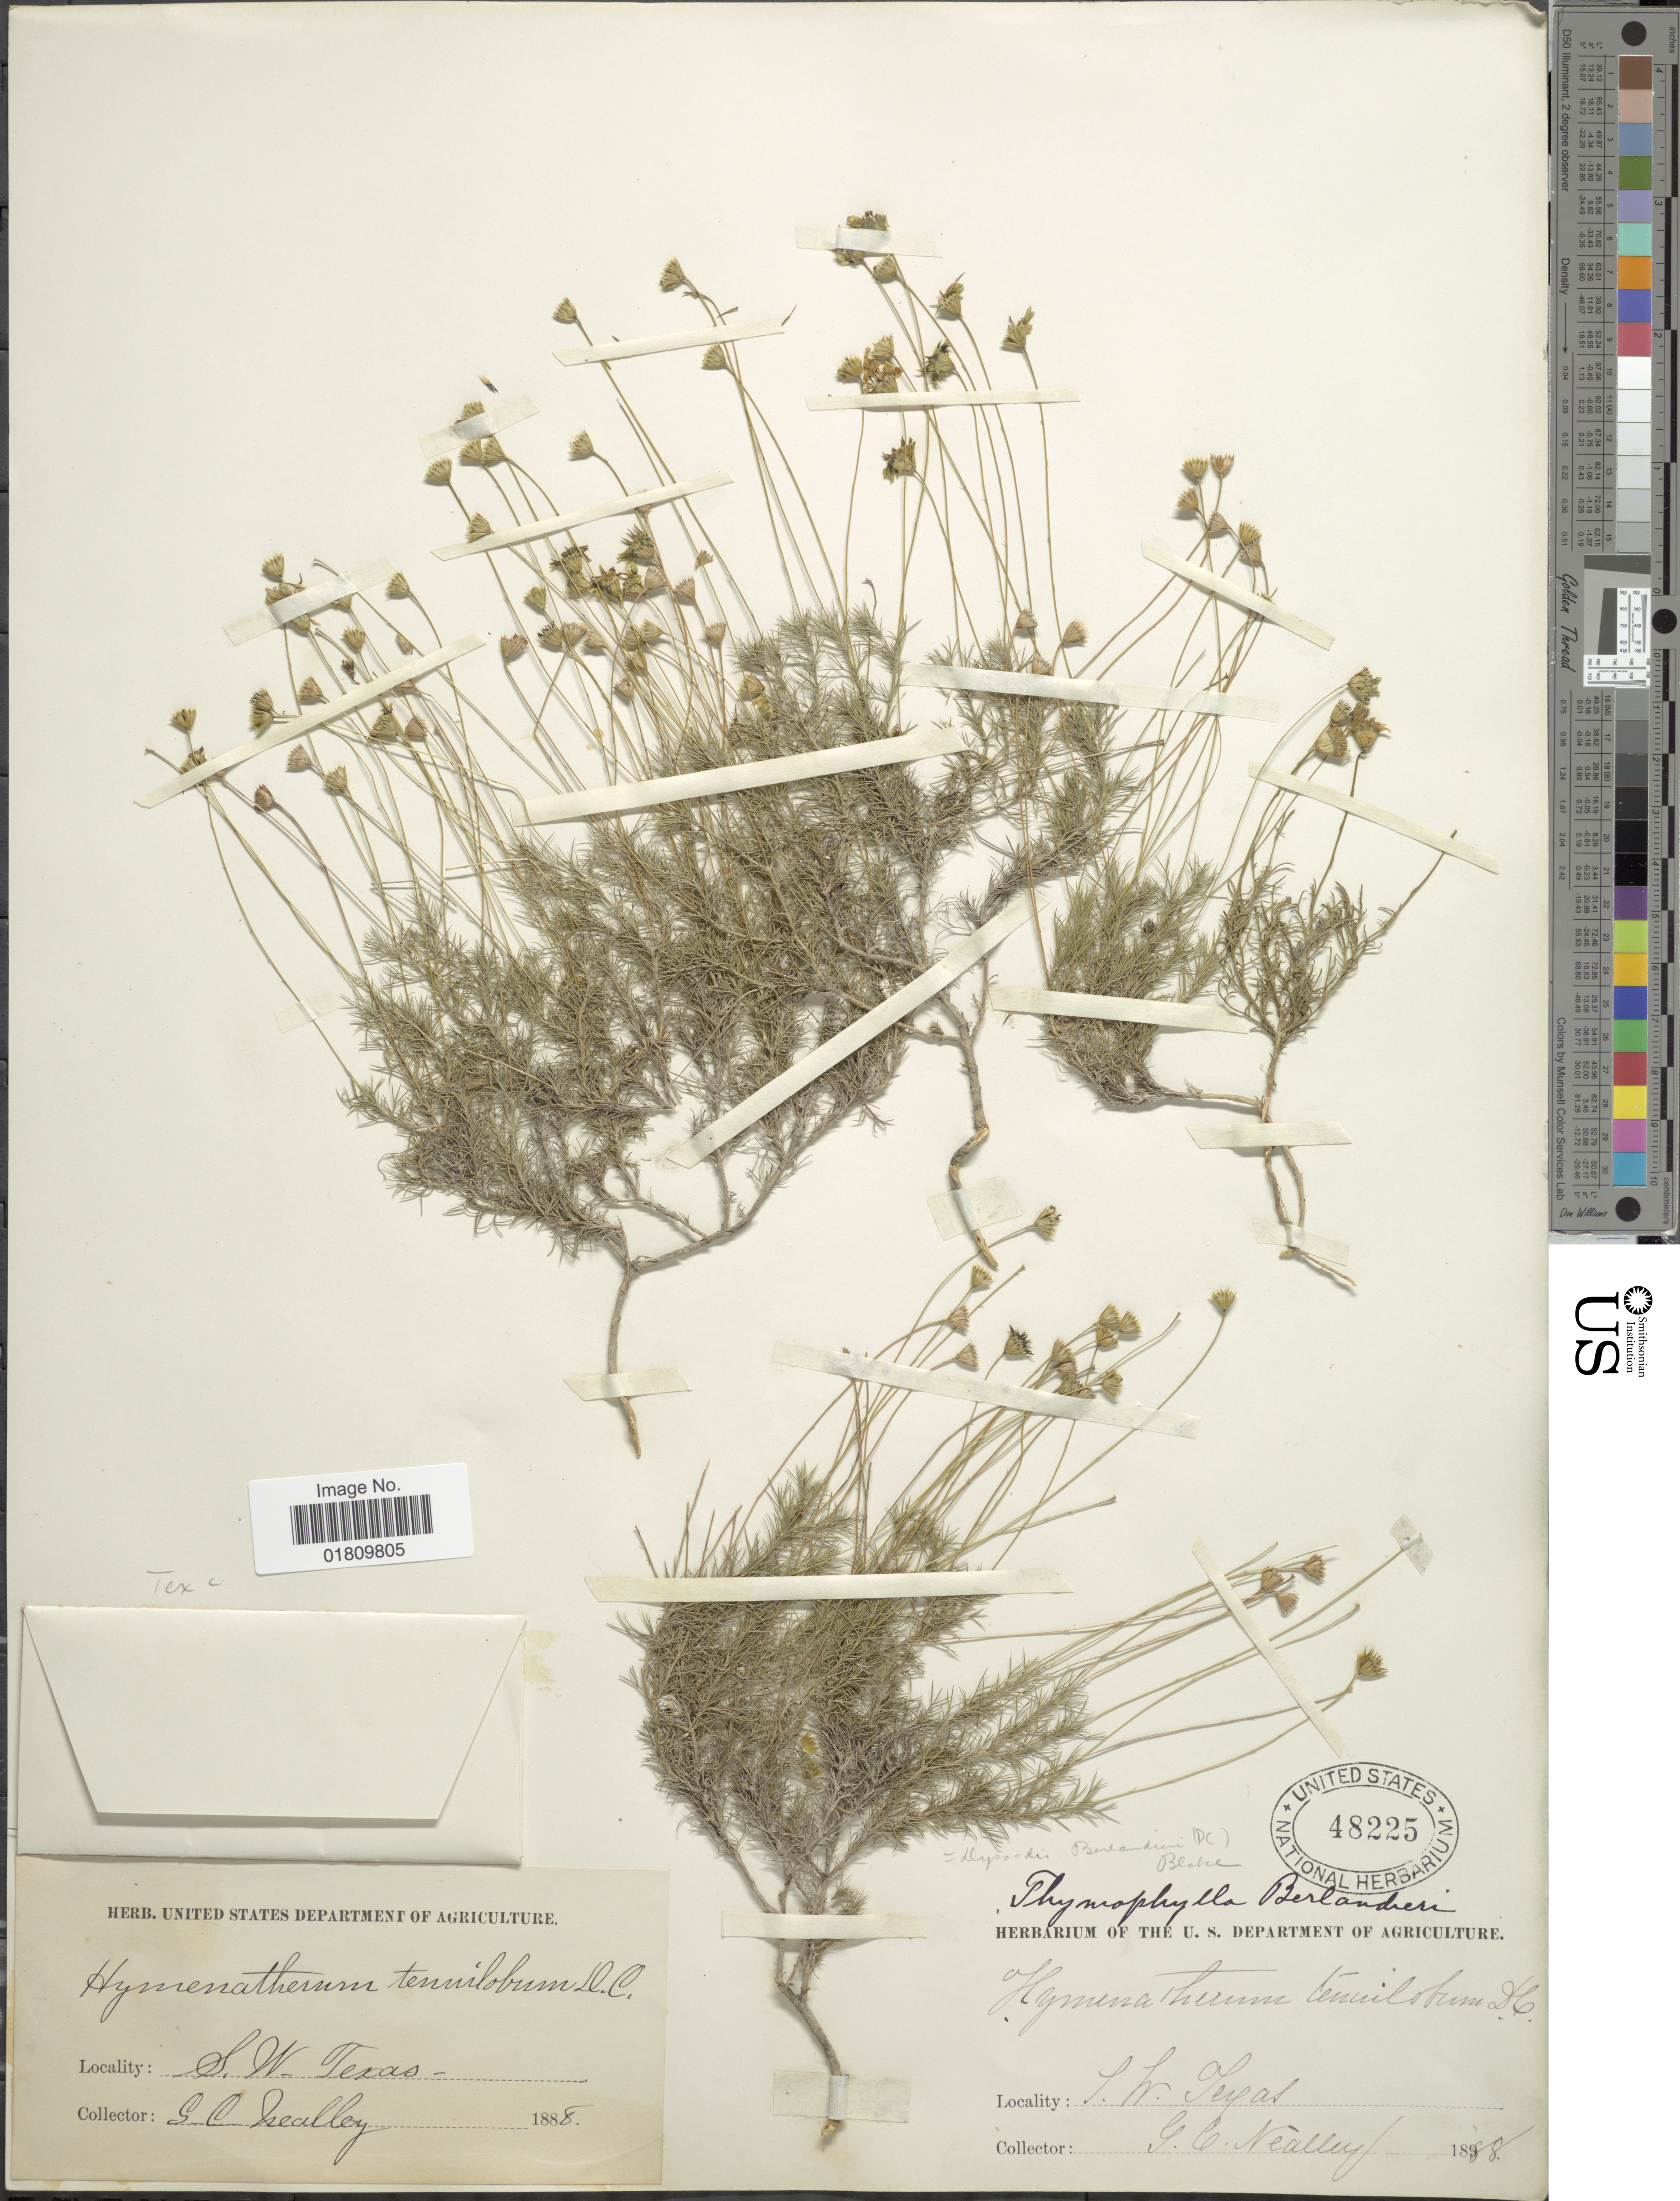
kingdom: Plantae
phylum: Tracheophyta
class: Magnoliopsida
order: Asterales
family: Asteraceae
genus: Thymophylla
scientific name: Thymophylla pentachaeta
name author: (DC.) Small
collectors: G. C. Nealley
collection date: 1888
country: United States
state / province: Texas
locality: S.W. Texas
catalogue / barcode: US 48225